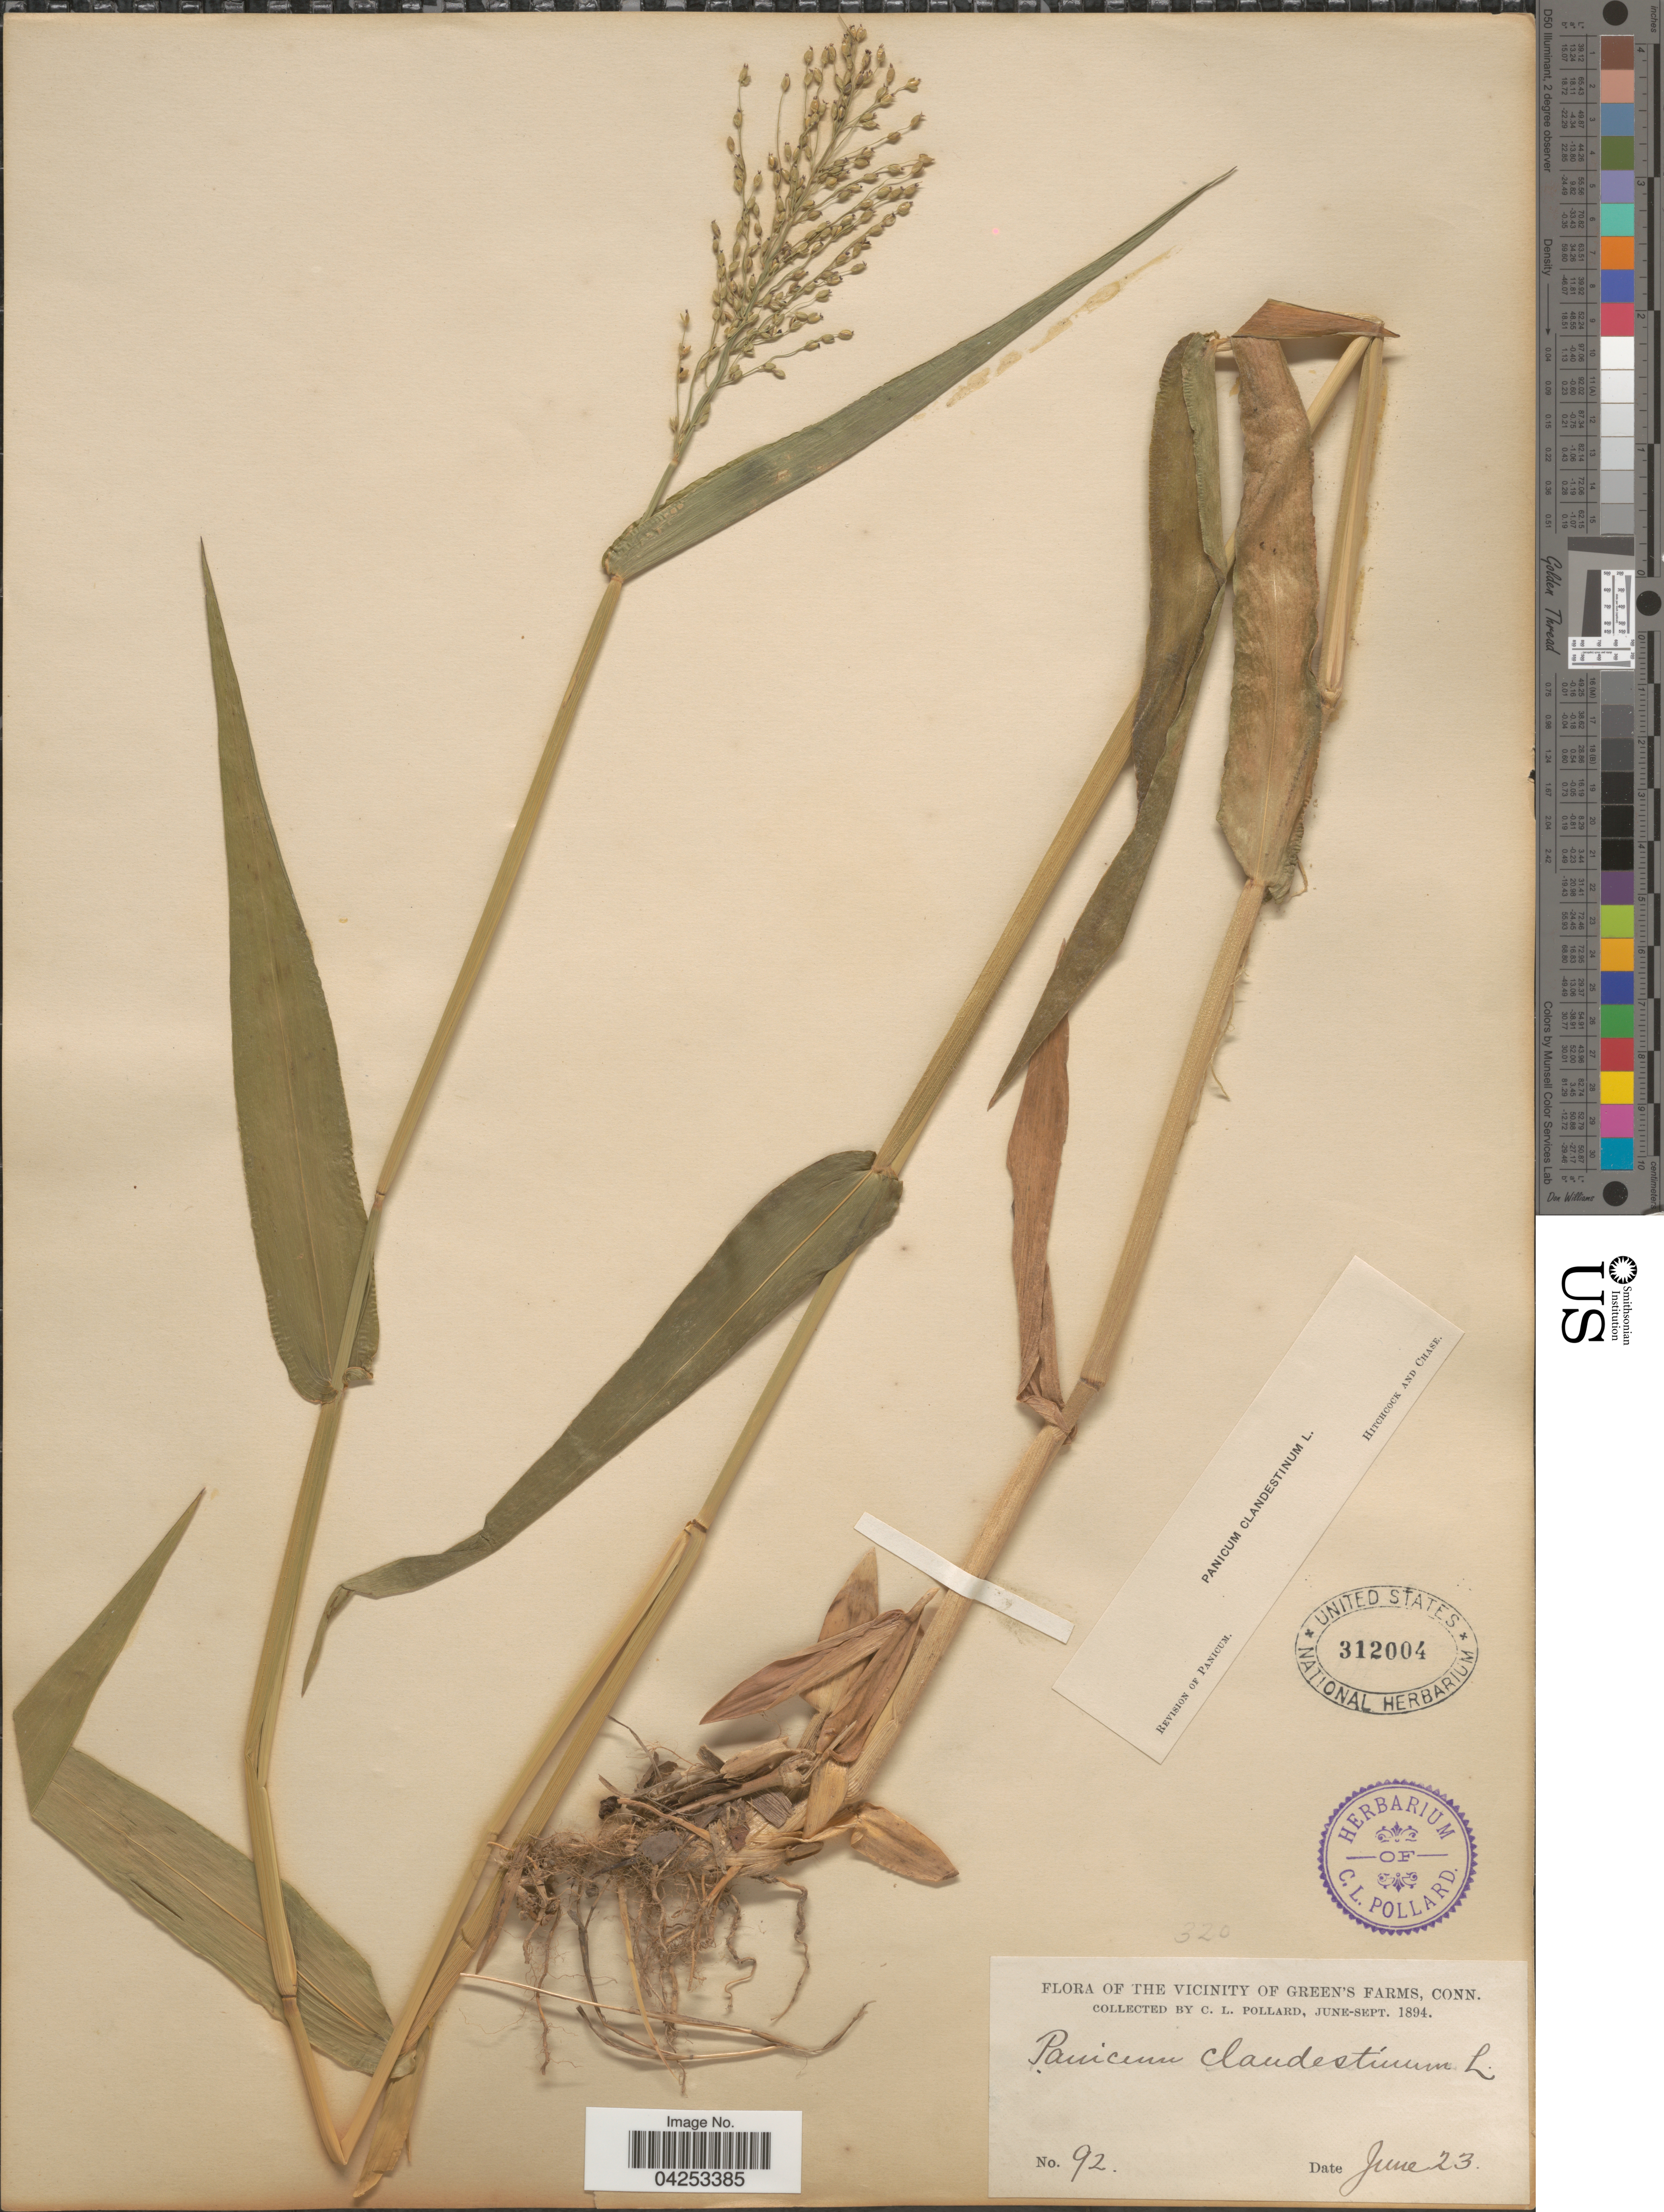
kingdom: Plantae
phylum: Tracheophyta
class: Liliopsida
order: Poales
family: Poaceae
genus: Dichanthelium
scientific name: Dichanthelium clandestinum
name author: (L.) Gould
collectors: C. L. Pollard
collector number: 92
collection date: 1894-06-23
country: United States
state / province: Connecticut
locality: The vicinity of Green's Farms.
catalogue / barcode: US 312004